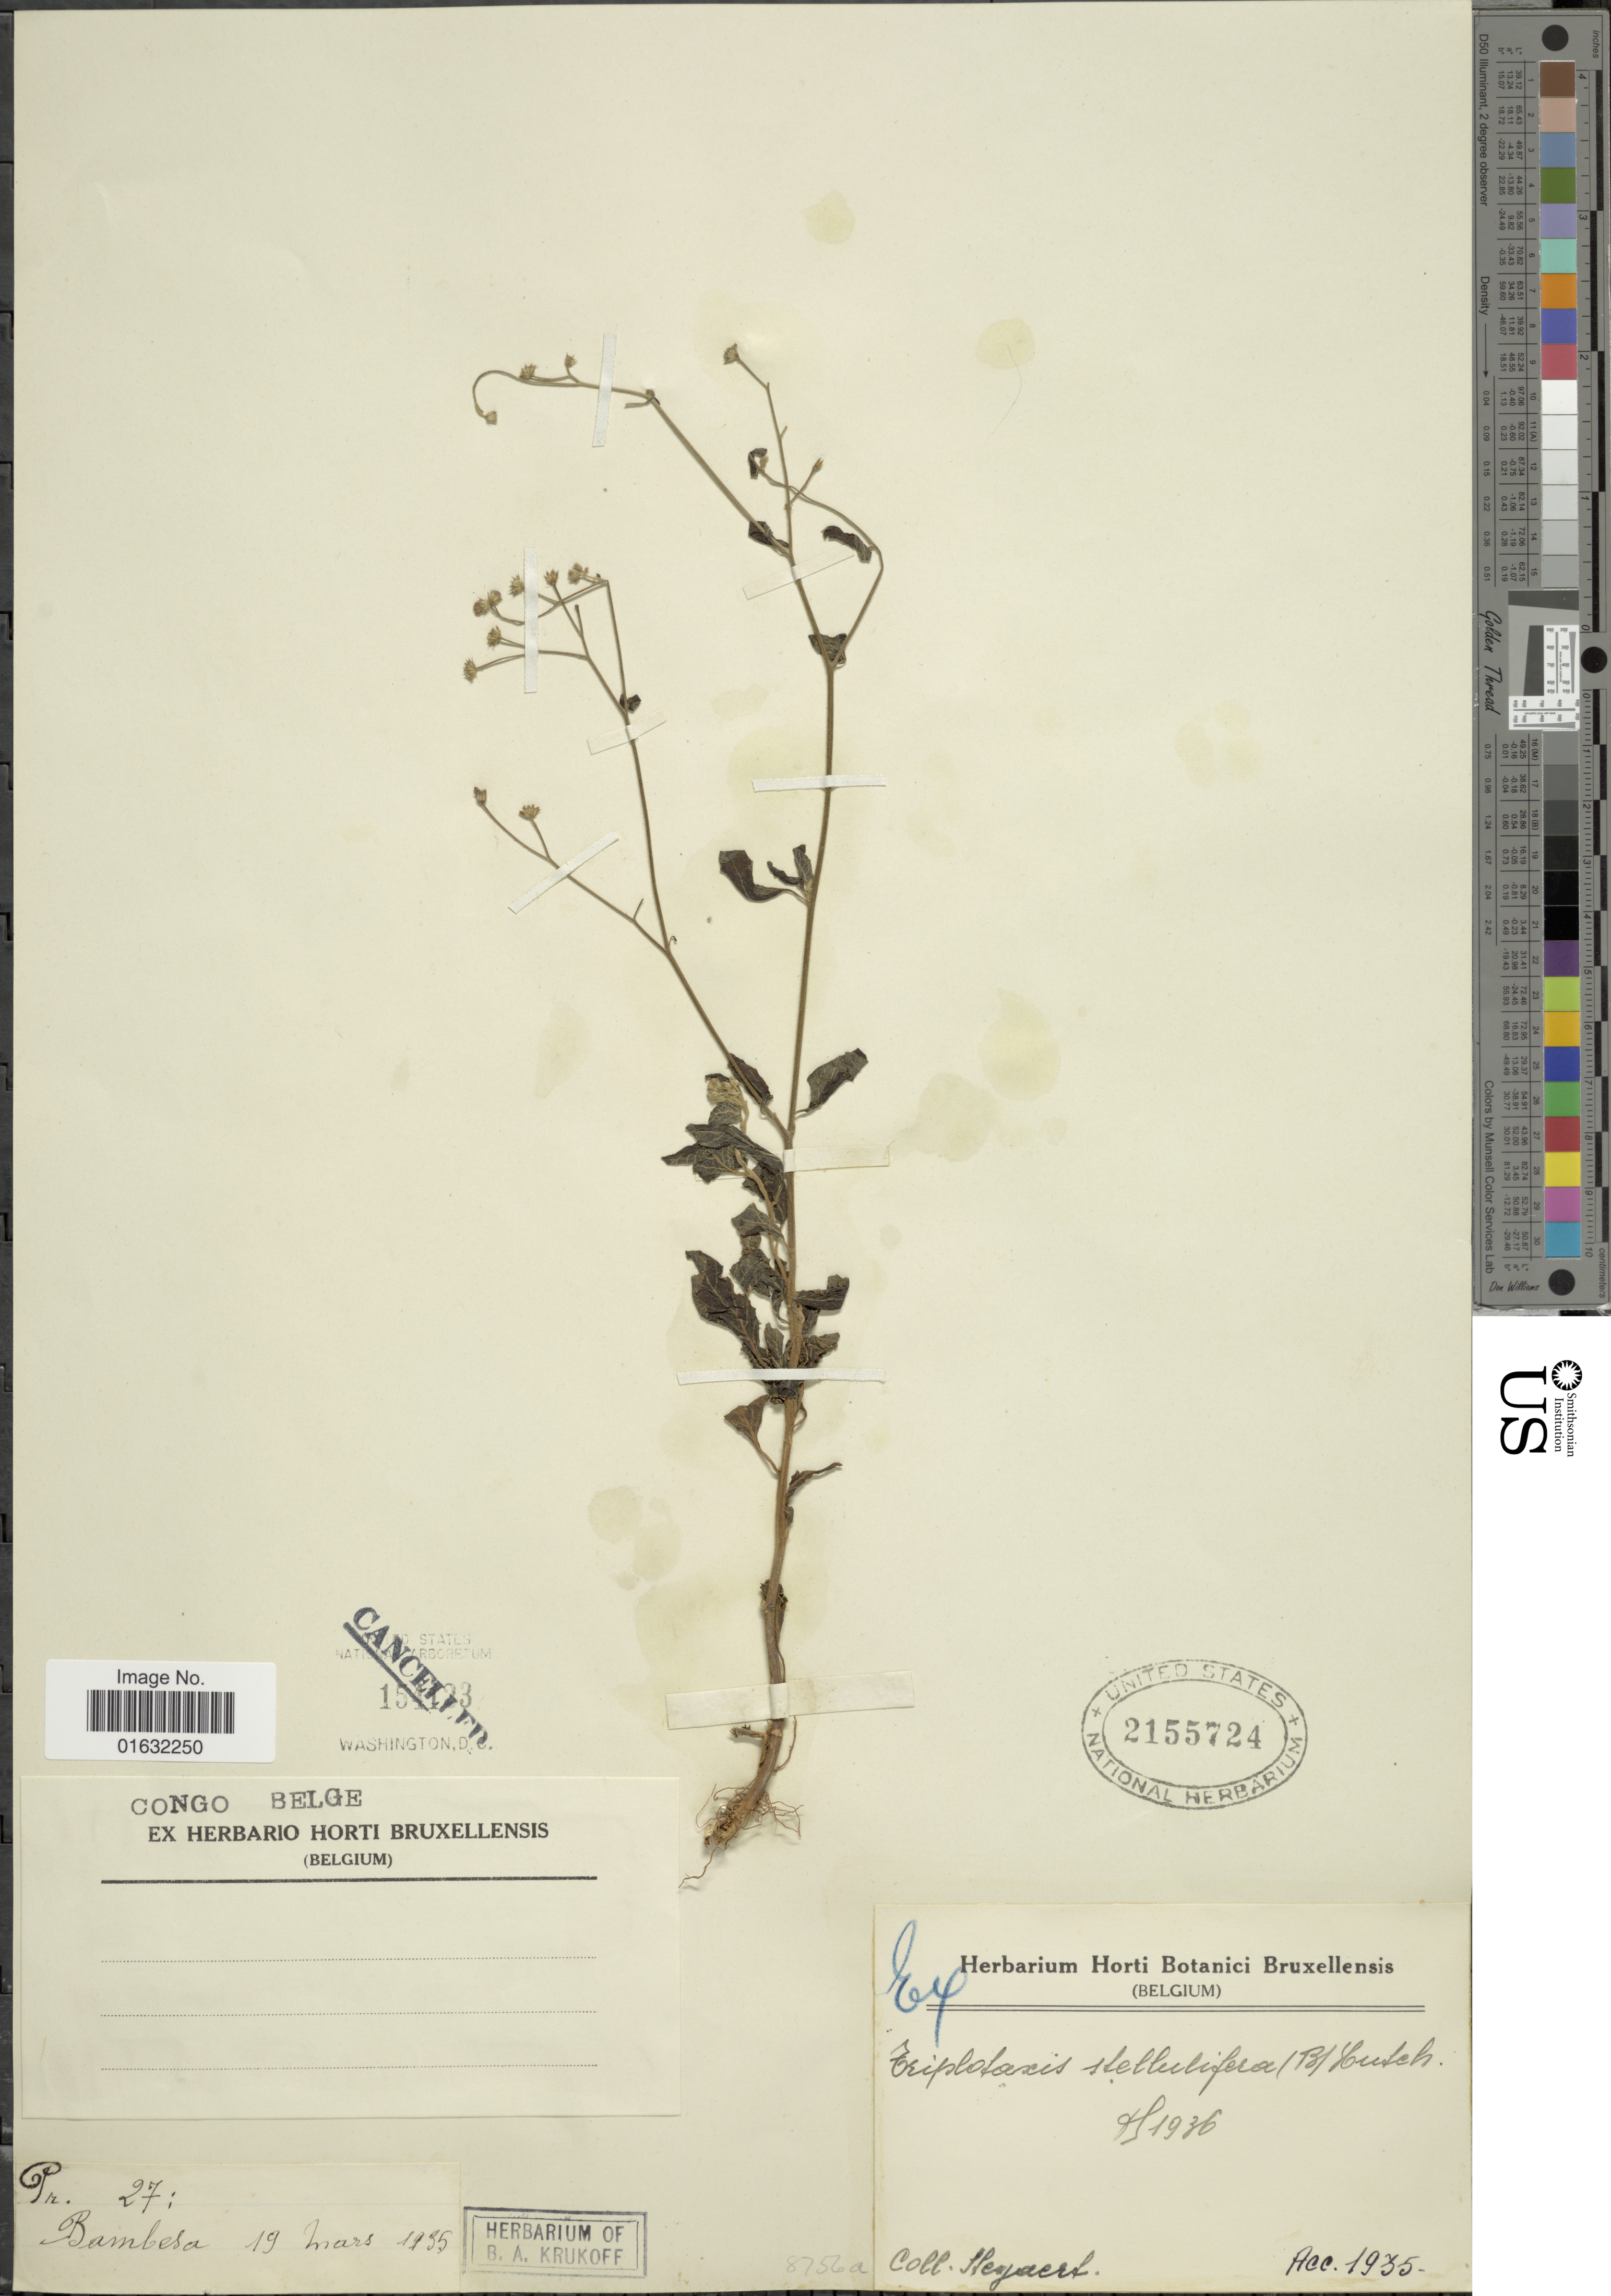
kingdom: Plantae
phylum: Tracheophyta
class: Magnoliopsida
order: Asterales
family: Asteraceae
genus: Cyanthillium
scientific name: Cyanthillium stelluliferum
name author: (Benth.) H. Rob.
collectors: J. Bequaert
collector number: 27?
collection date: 1935-03-19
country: Congo, Democratic Republic of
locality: Congo Belge, Bambesa.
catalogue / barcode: US 2155724